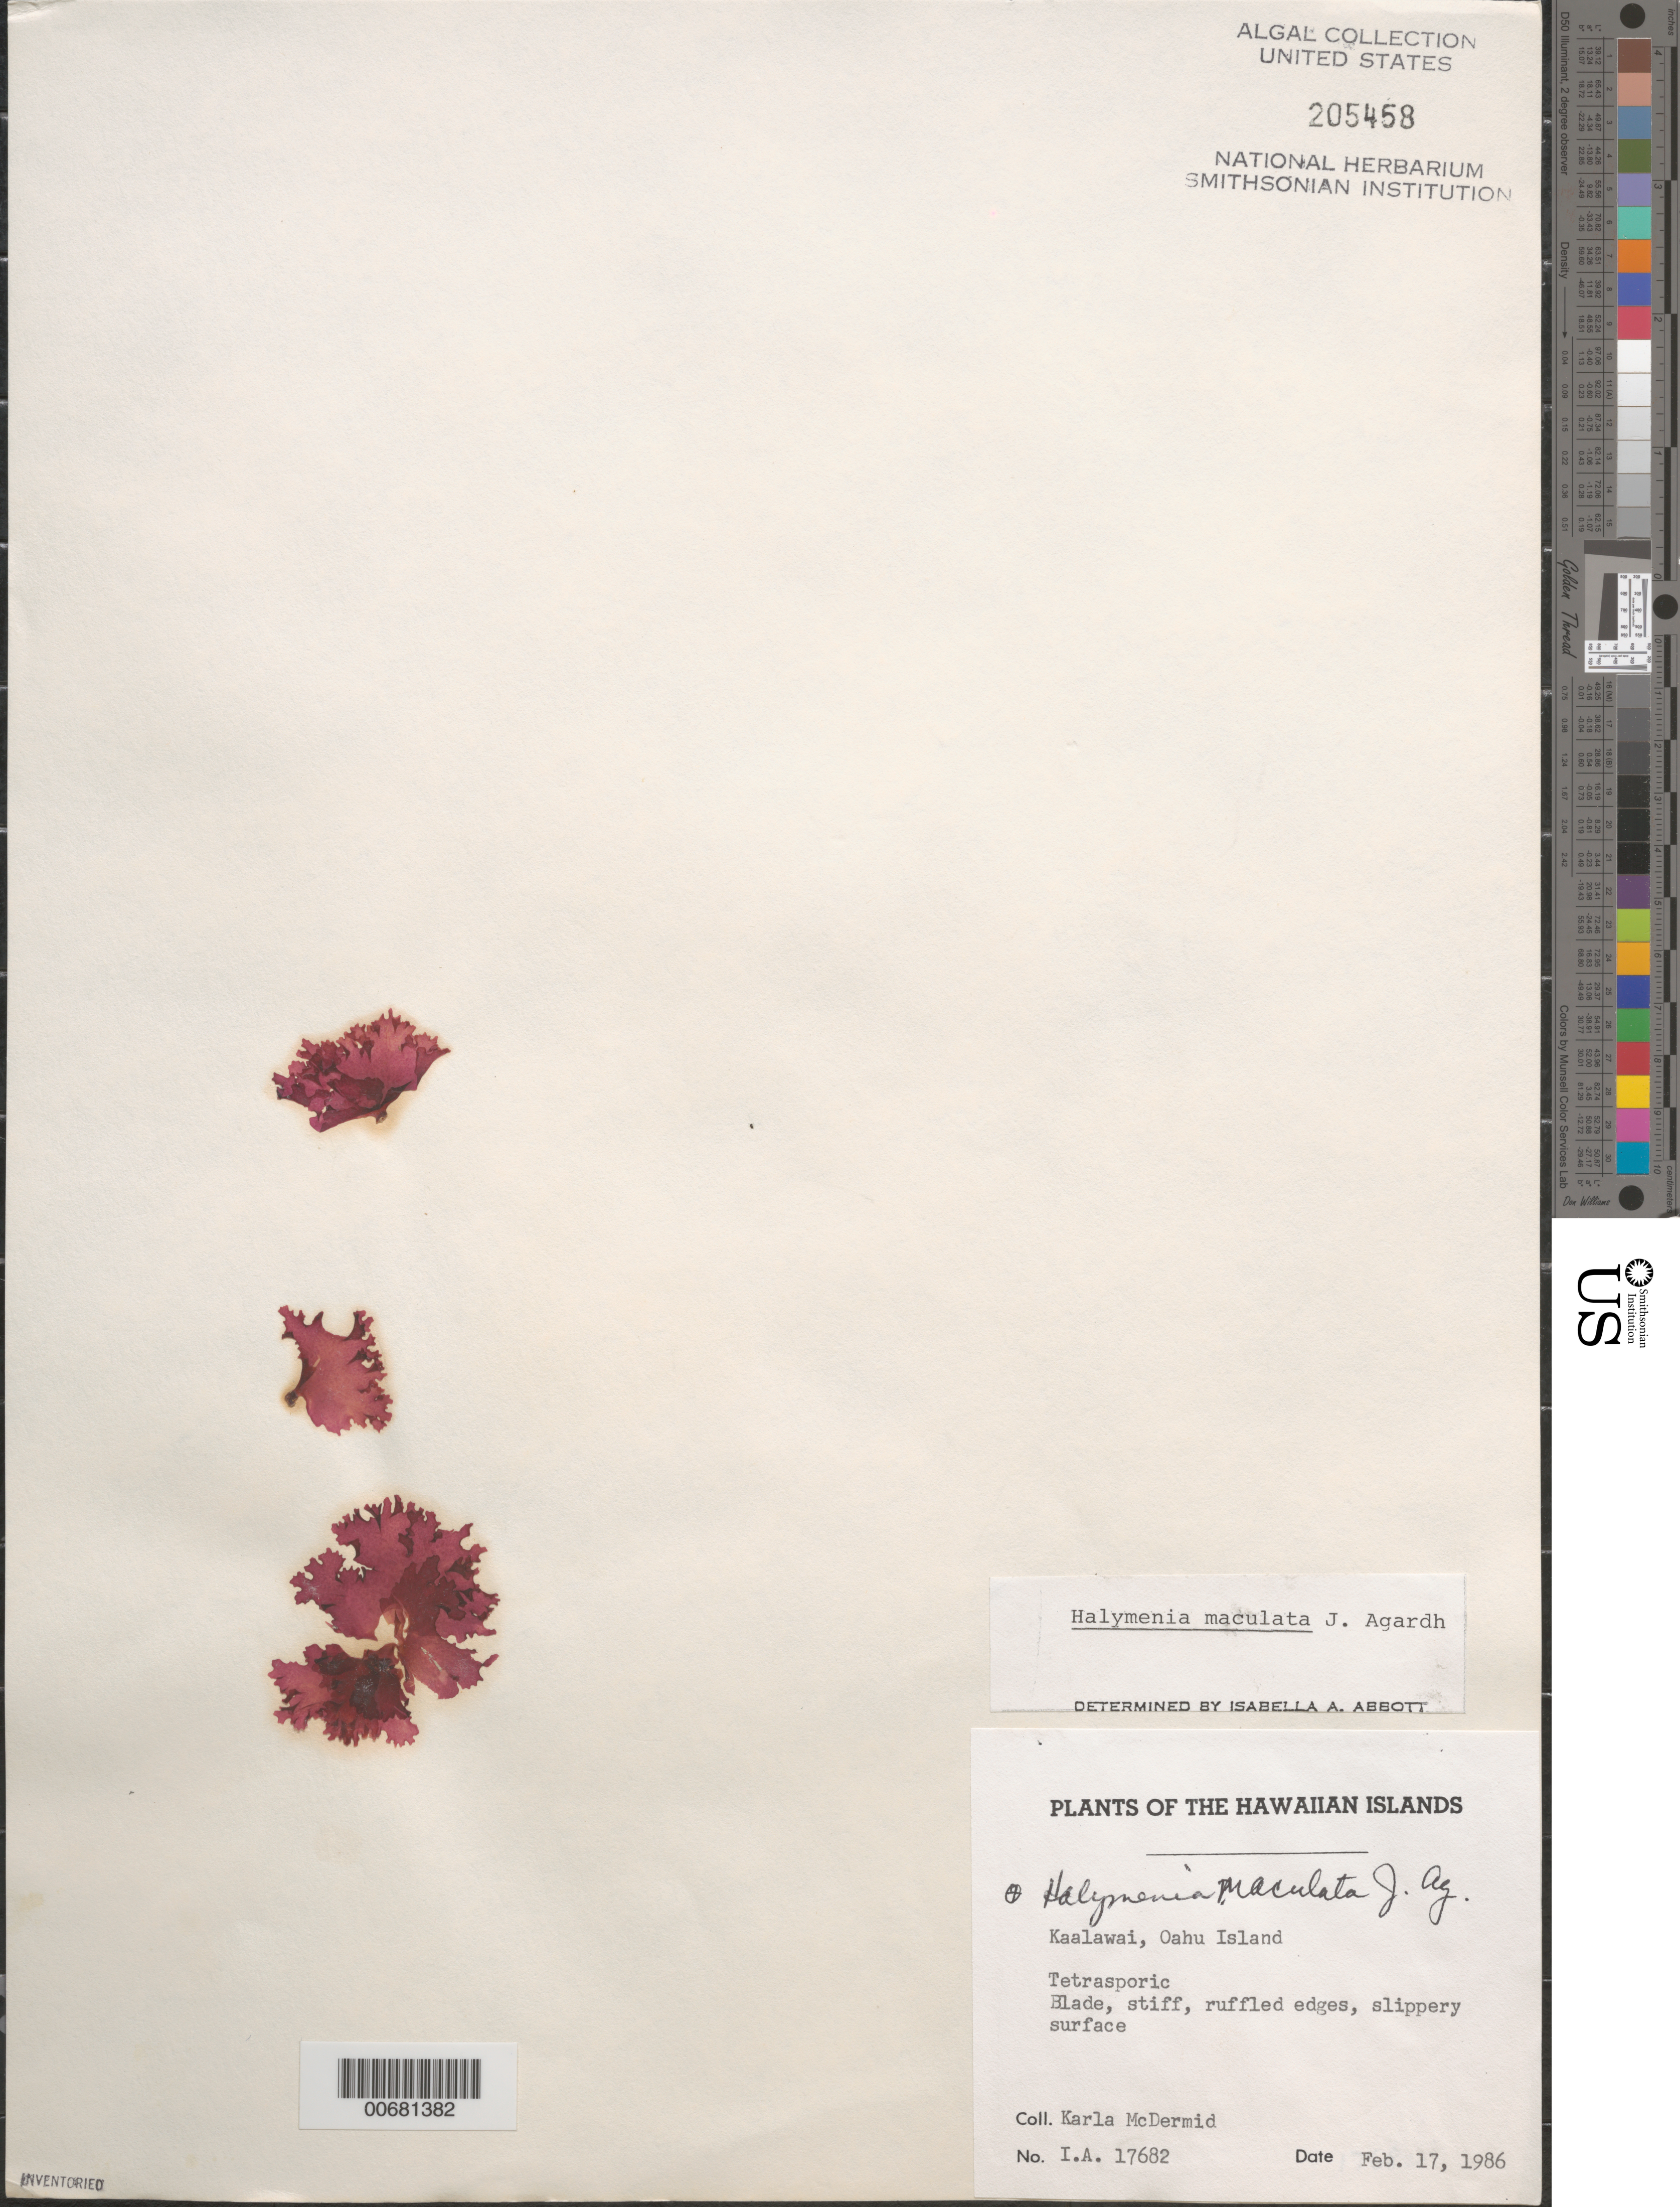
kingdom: Plantae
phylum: Rhodophyta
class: Florideophyceae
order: Halymeniales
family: Halymeniaceae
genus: Halymenia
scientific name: Halymenia maculata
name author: J. Agardh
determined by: Abbott, Isabella A.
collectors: K. McDermid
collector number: IAA 17682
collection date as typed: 17 Feb 1986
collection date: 1986-02-17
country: United States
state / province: Hawaii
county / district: Honolulu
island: Oahu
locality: Kaalawai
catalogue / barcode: US 205458